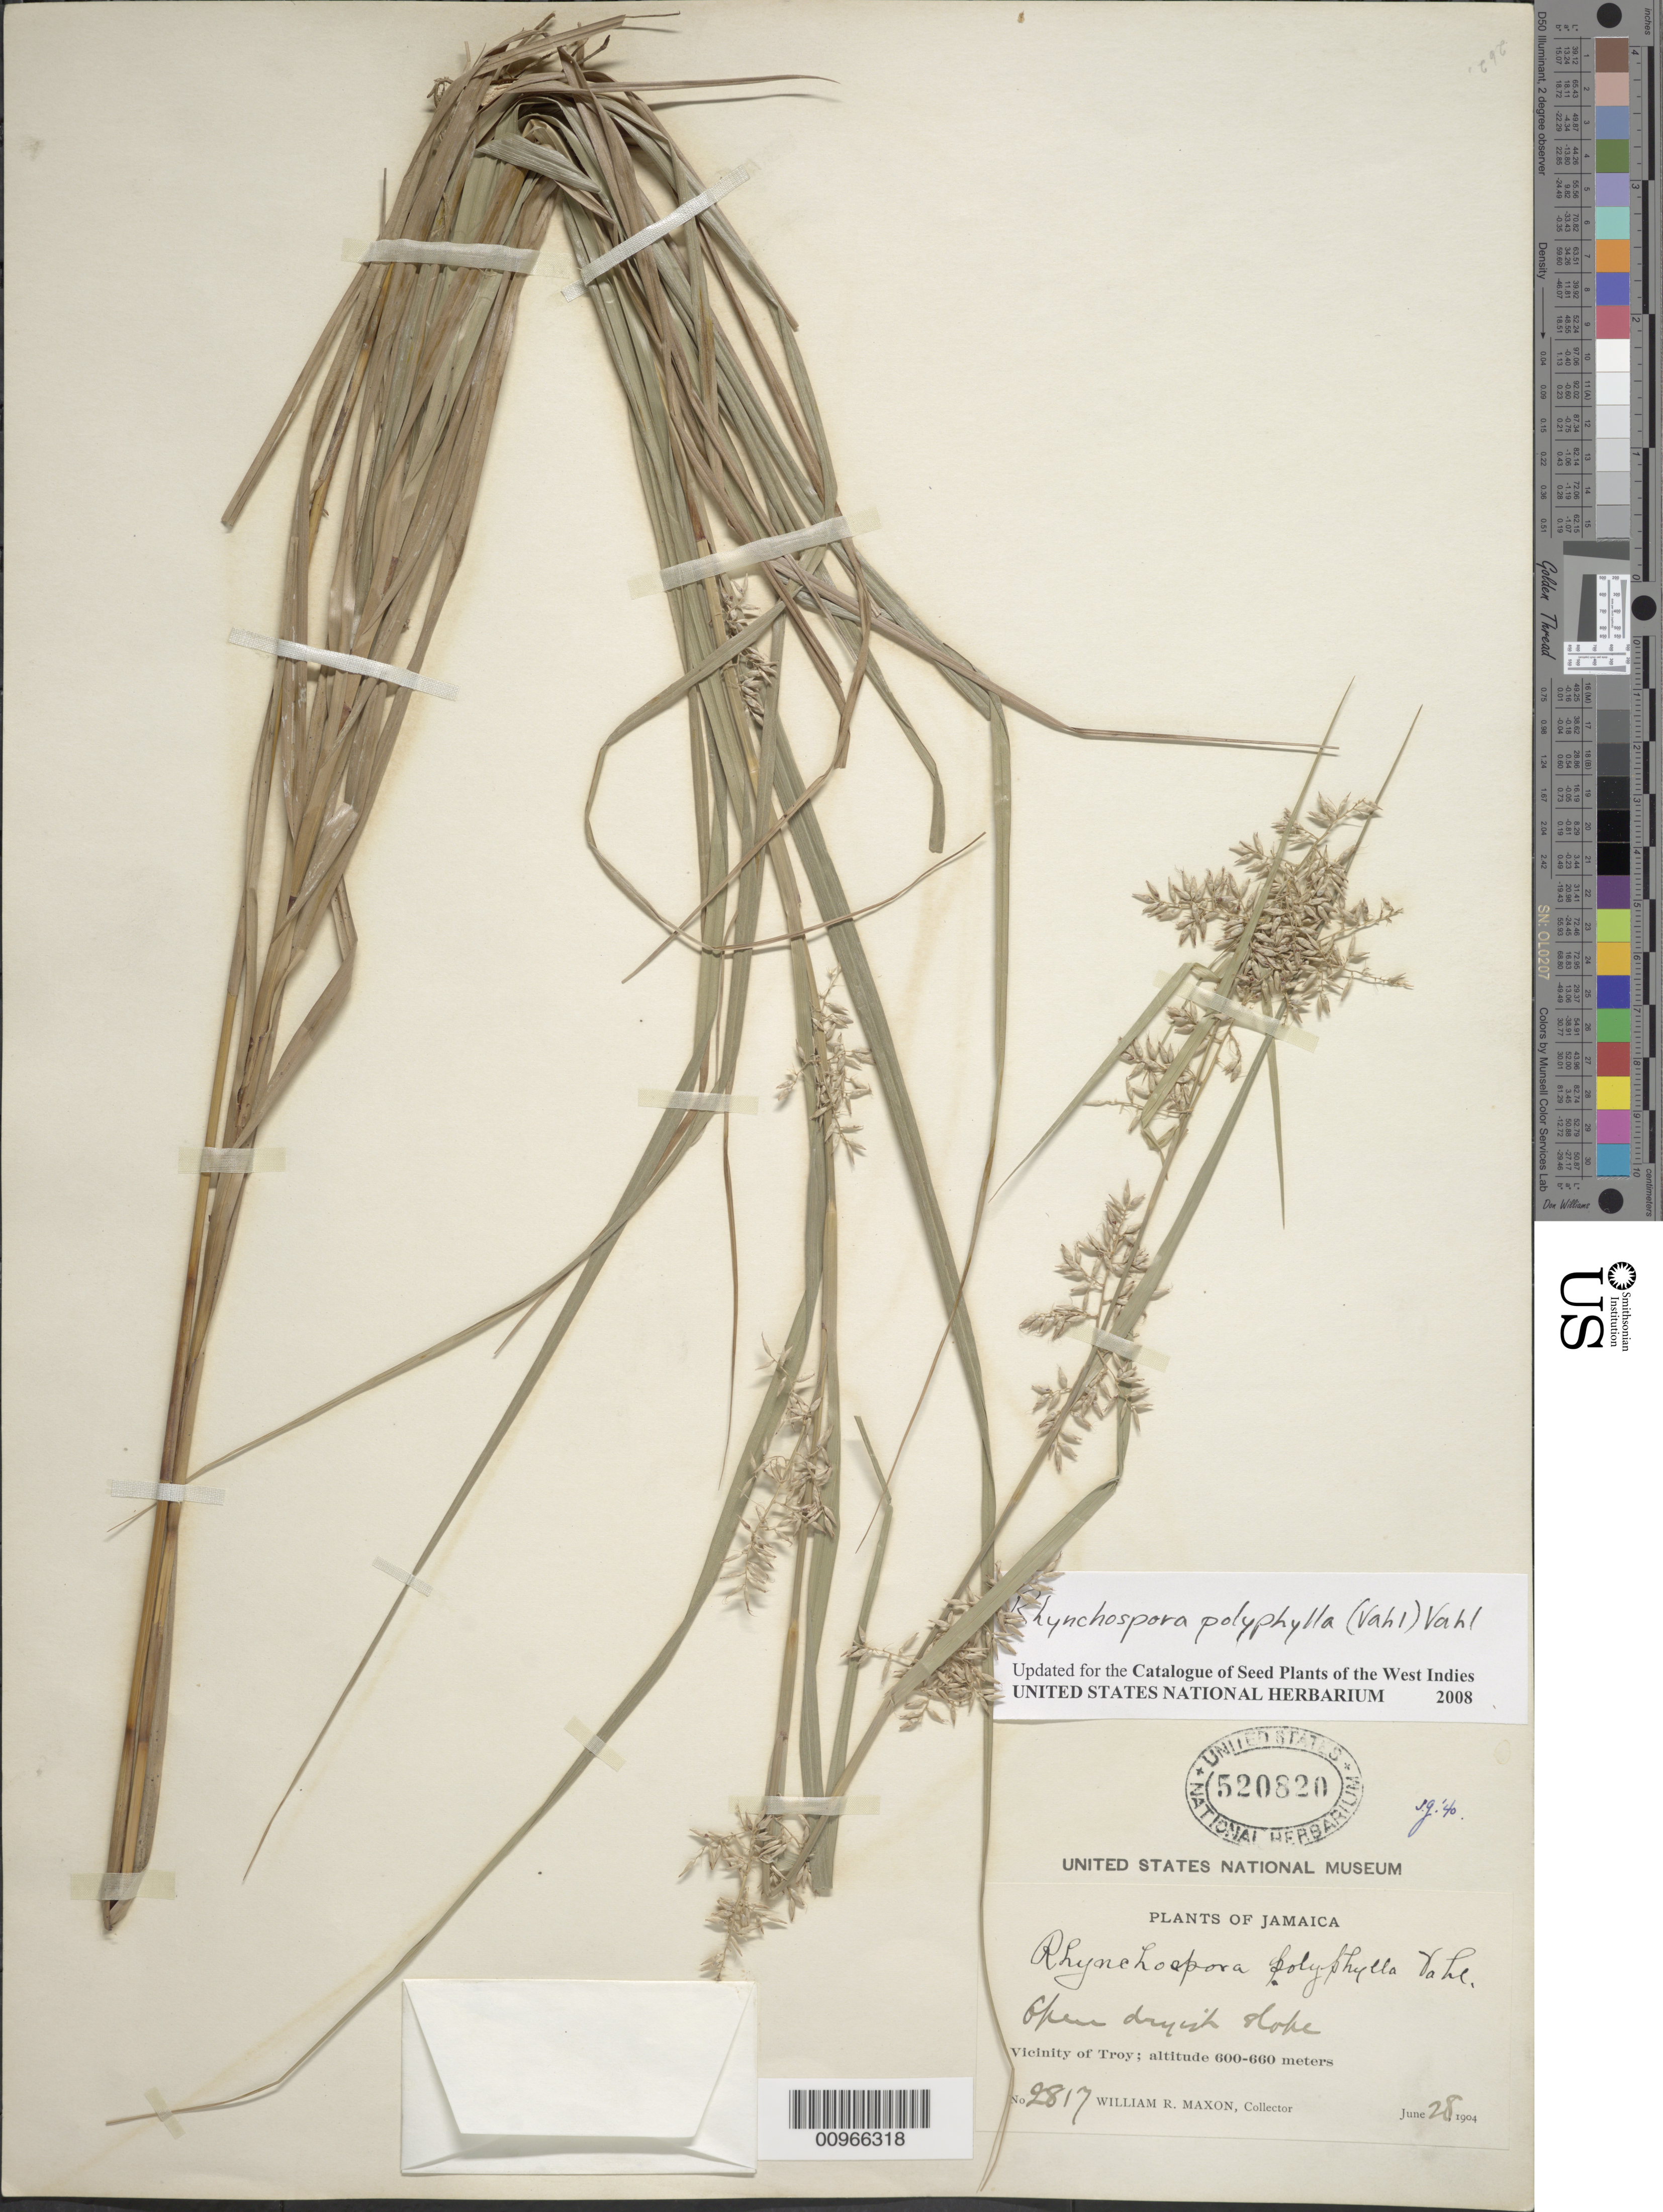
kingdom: Plantae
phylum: Tracheophyta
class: Liliopsida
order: Poales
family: Cyperaceae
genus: Rhynchospora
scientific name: Rhynchospora polyphylla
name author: (Vahl) Vahl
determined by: Strong, M. T., (US), Smithsonian Institution - National Museum of Natural History (UNITED STATES)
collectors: W. R. Maxon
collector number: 2817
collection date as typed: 28 Jun 1904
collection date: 1904-06-28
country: Jamaica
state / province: Trelawny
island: Jamaica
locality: Vicinity of Troy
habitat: Open dryish slope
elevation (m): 600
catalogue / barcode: US 520820